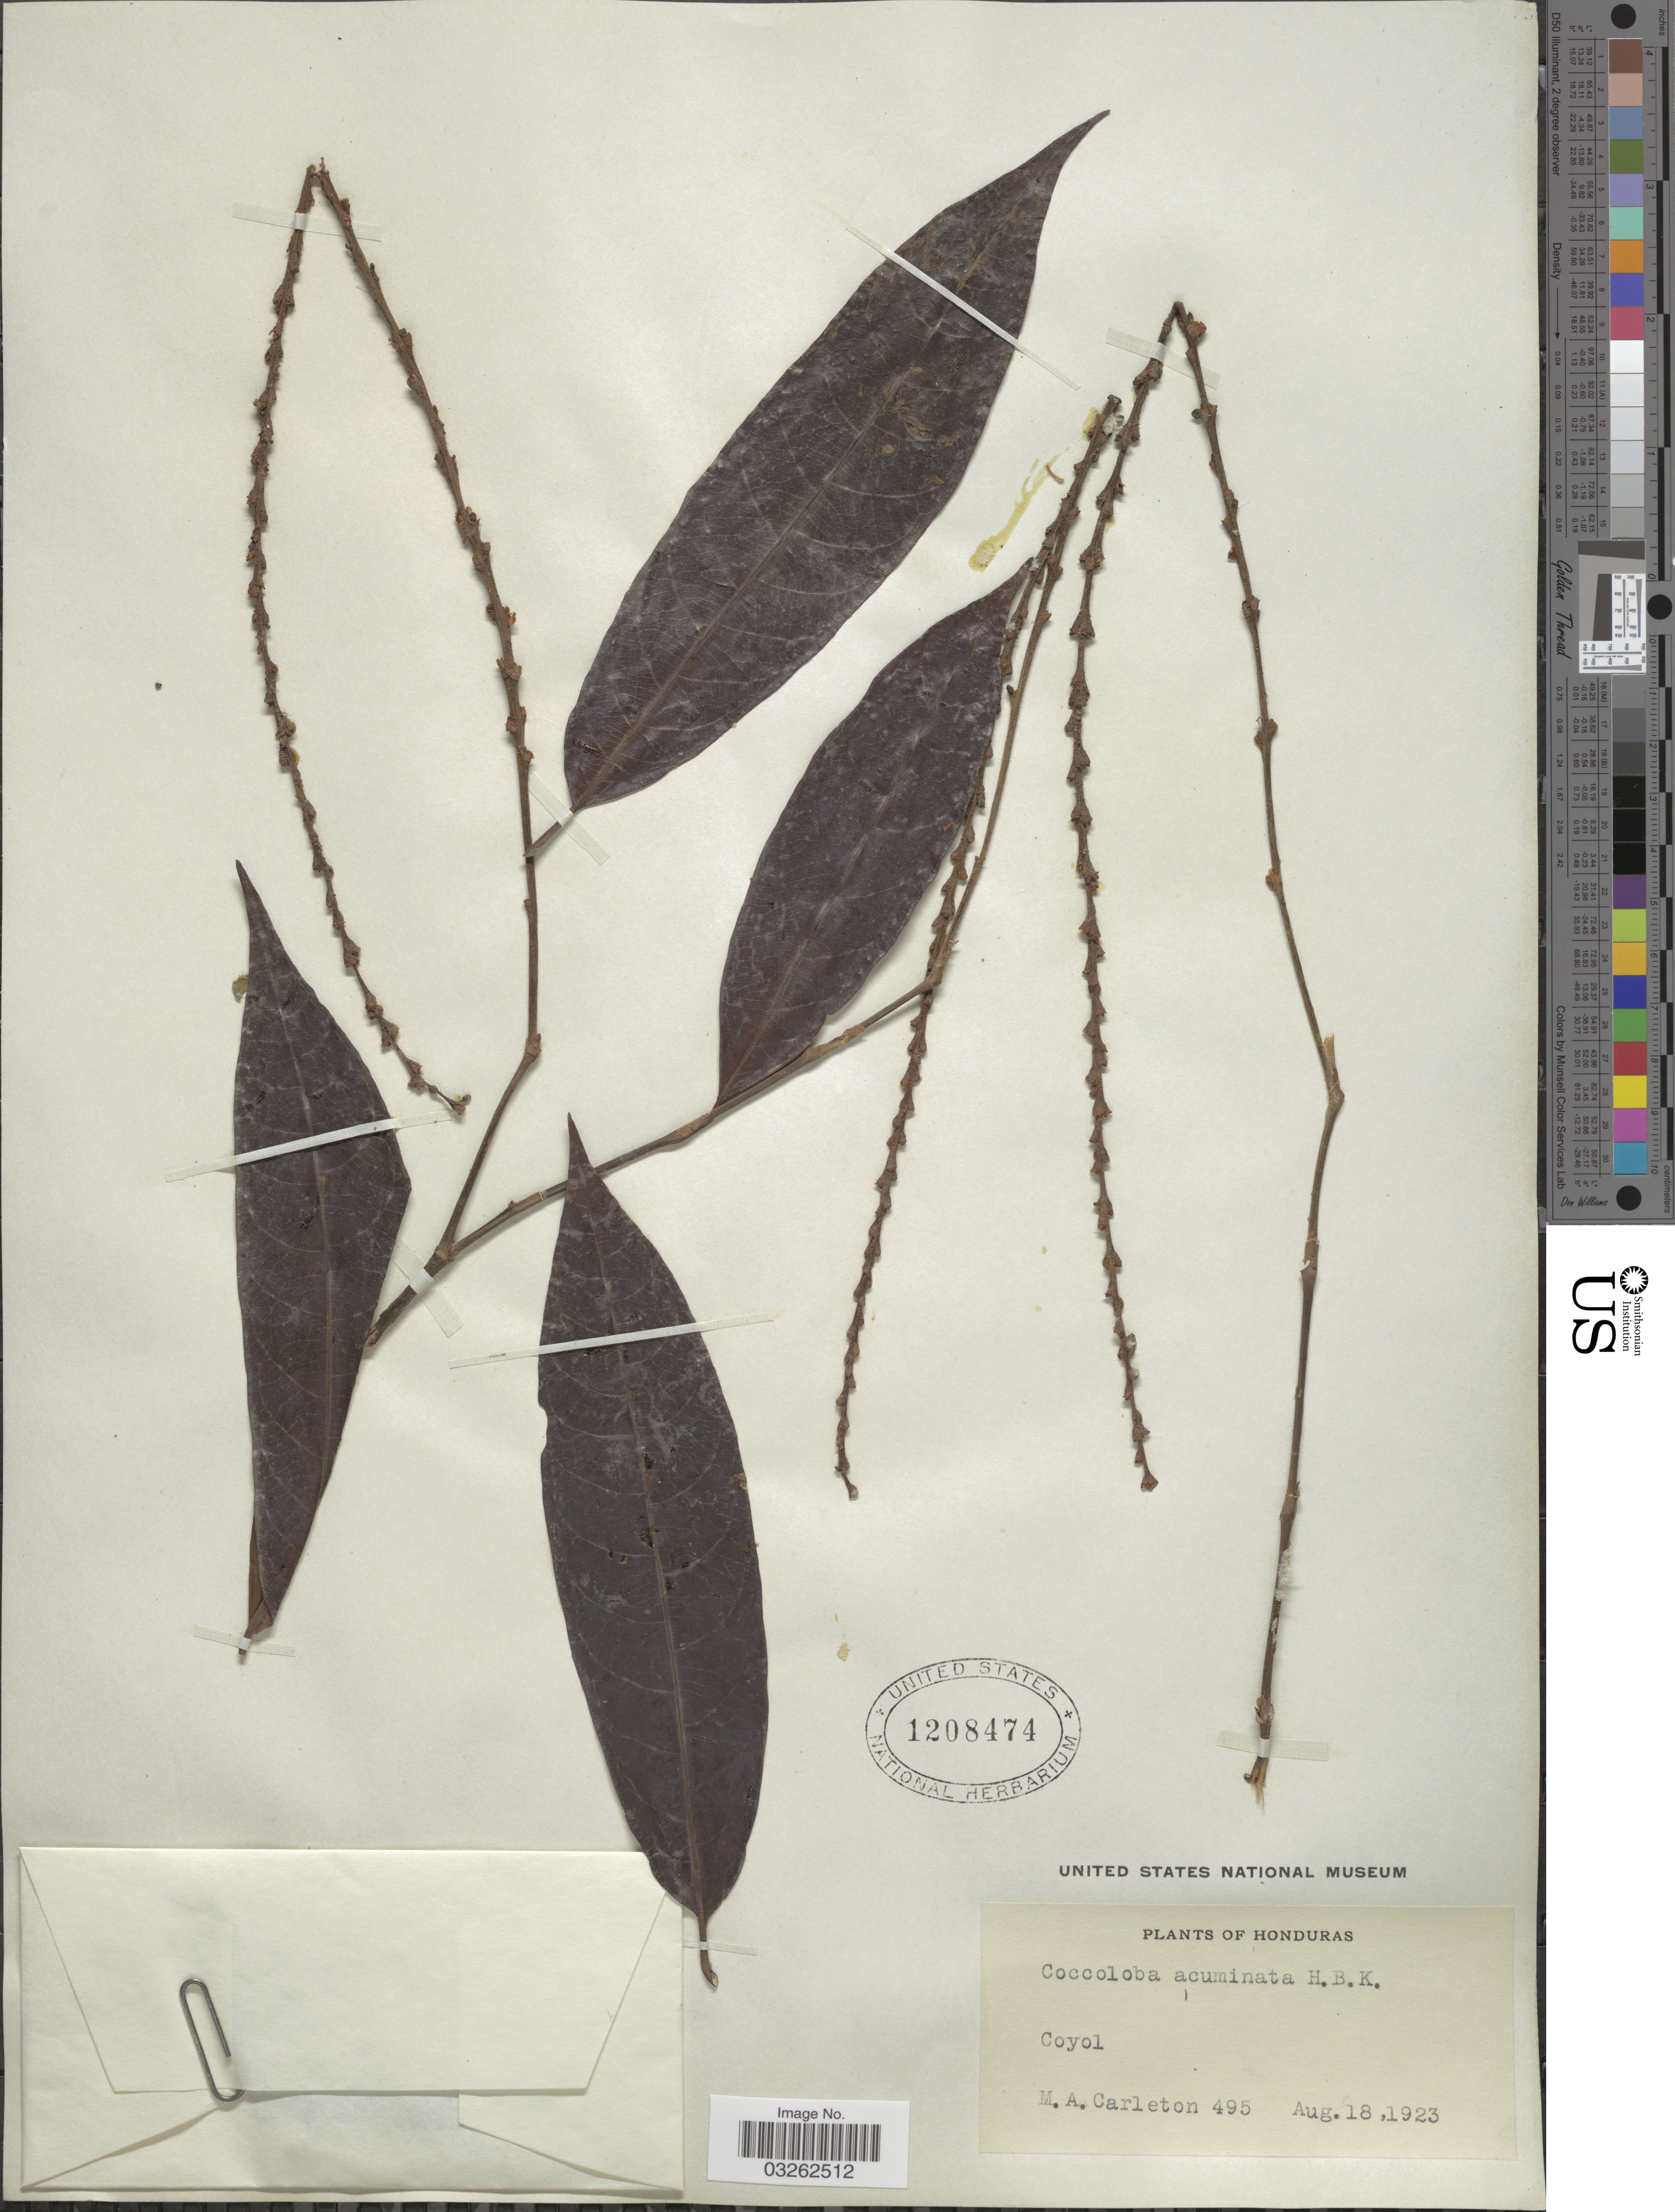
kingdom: Plantae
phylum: Tracheophyta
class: Magnoliopsida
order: Caryophyllales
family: Polygonaceae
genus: Coccoloba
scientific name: Coccoloba acuminata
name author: Kunth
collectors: M. A. Carleton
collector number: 495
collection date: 1923-04-18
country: Honduras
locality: Coyol.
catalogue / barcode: US 1208474